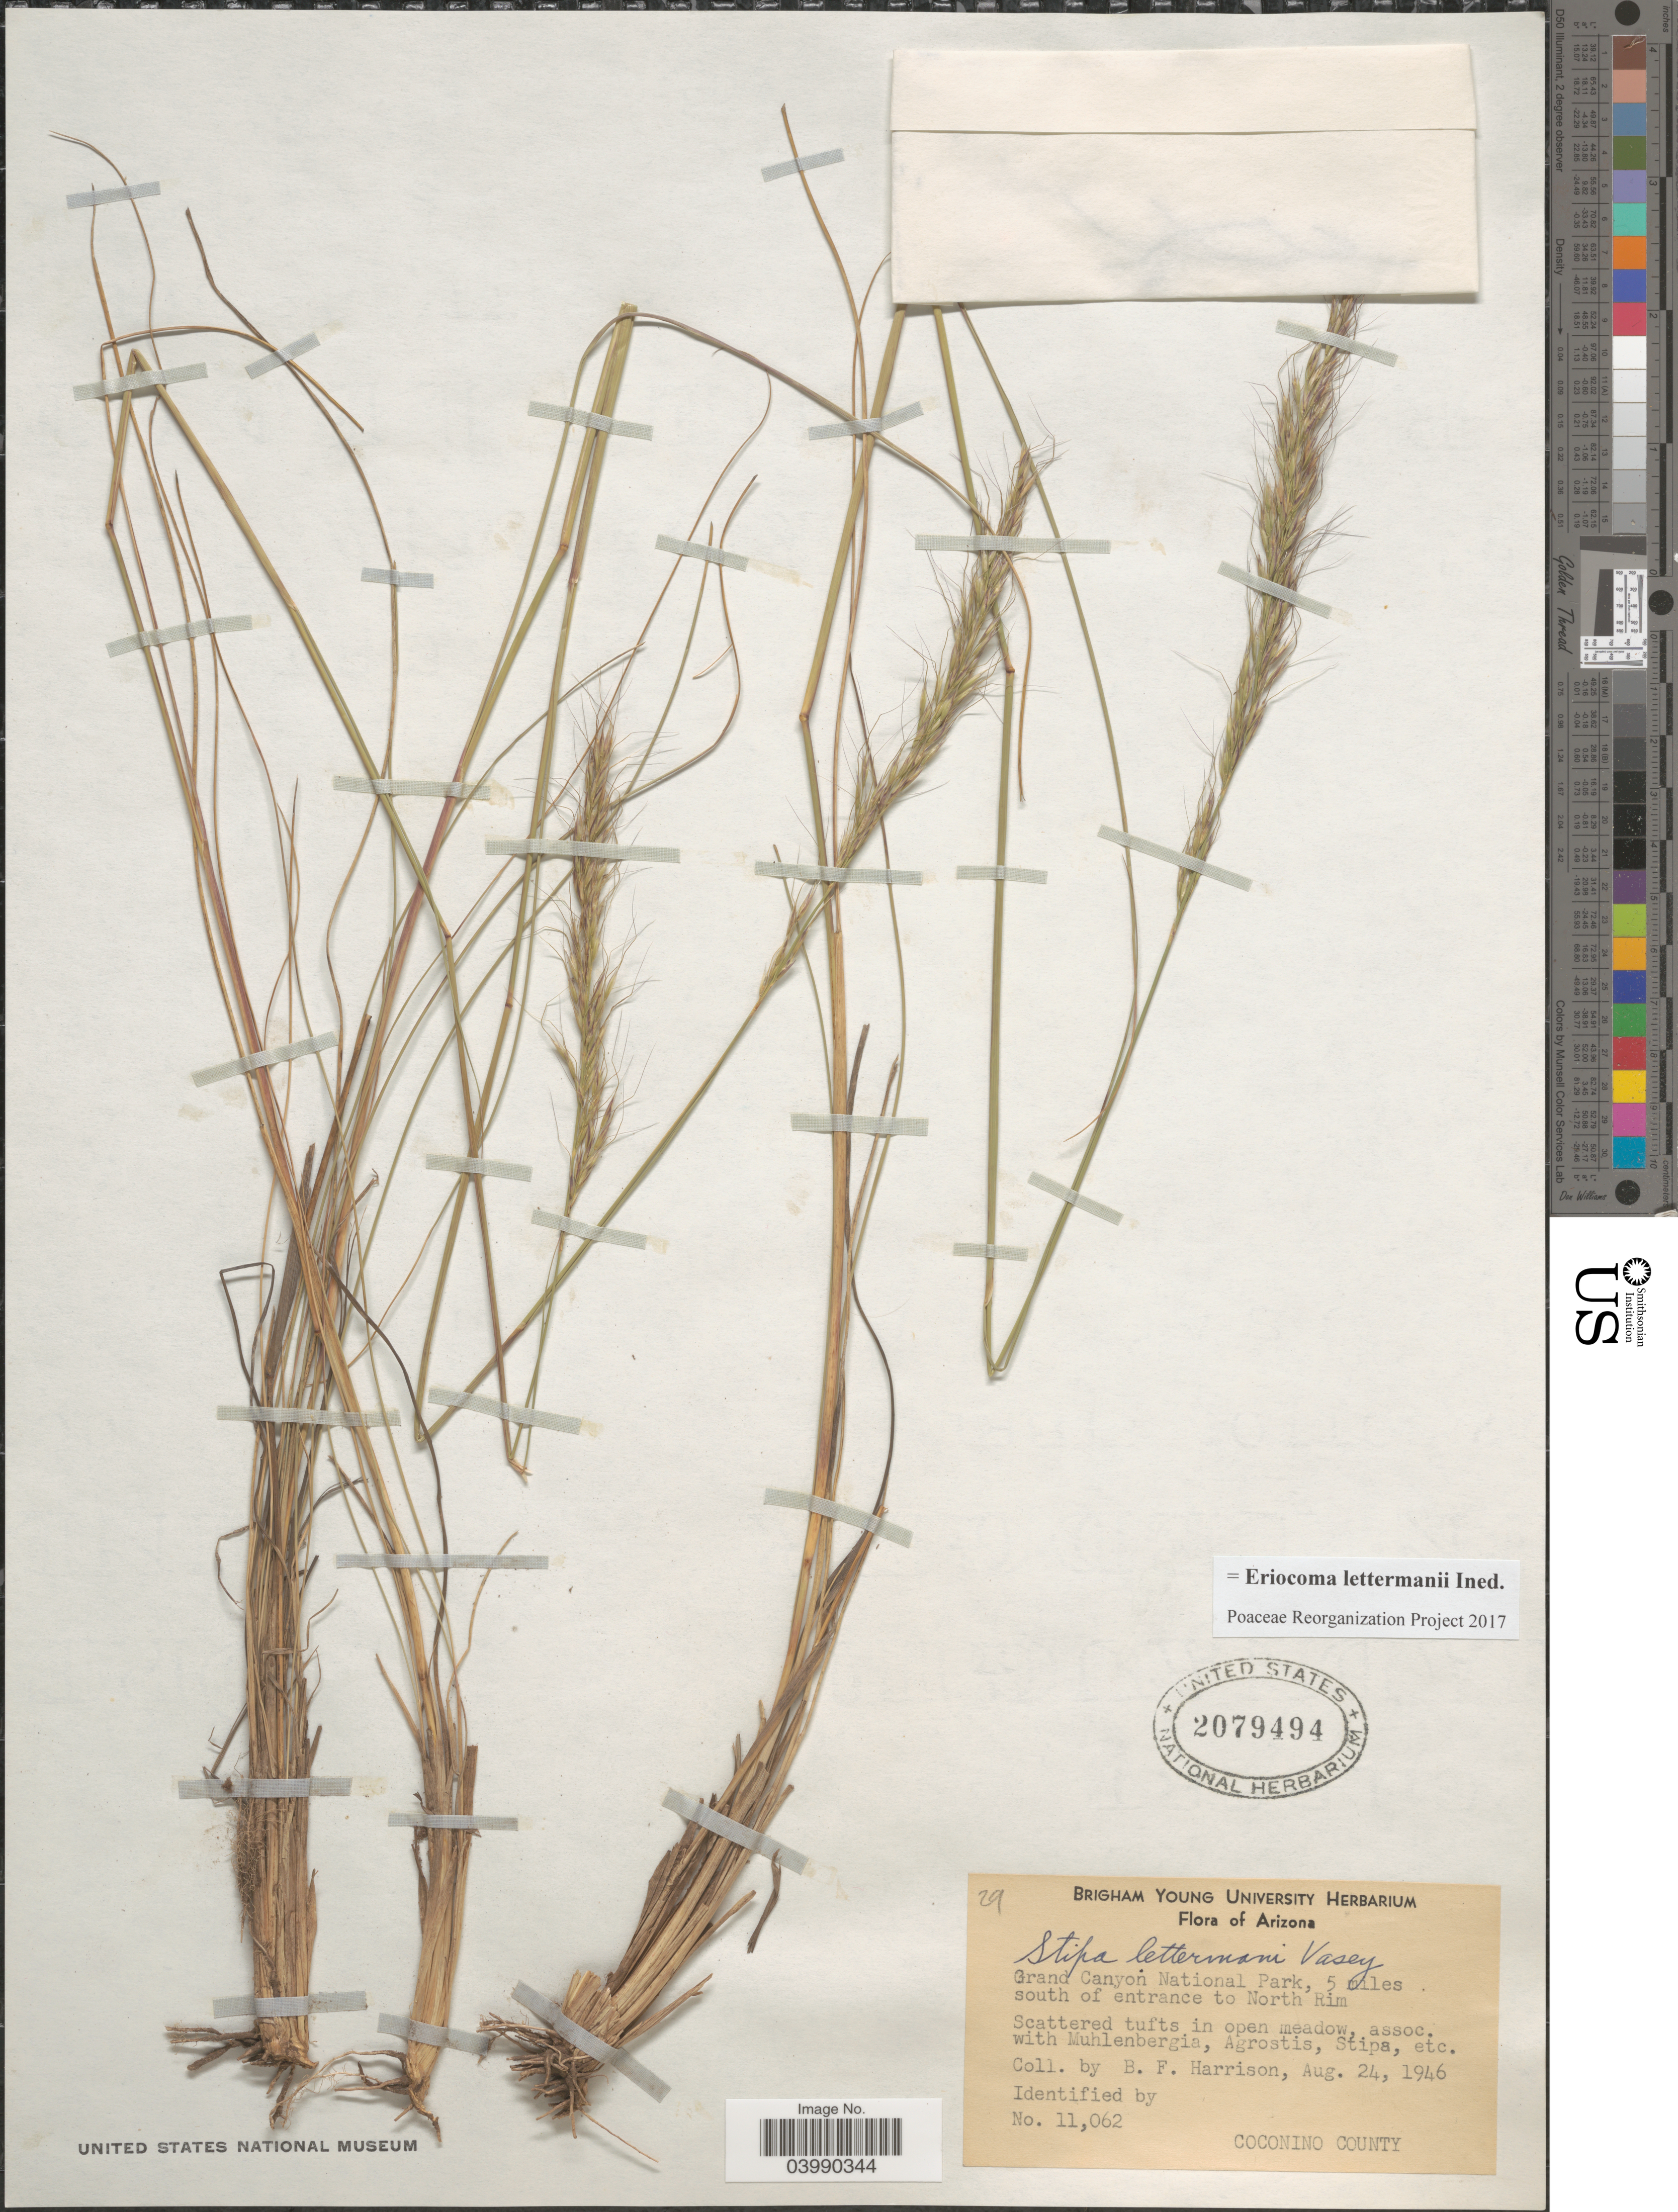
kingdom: Plantae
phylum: Tracheophyta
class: Liliopsida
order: Poales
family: Poaceae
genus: Eriocoma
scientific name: Eriocoma lettermanii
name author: (Vasey) Romasch.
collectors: B. F. Harrison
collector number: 11062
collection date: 1946-08-24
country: United States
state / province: Arizona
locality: Grand Canyon National Park, 5 miles south of entrance to North Rim. Coconino County.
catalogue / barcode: US 2079494